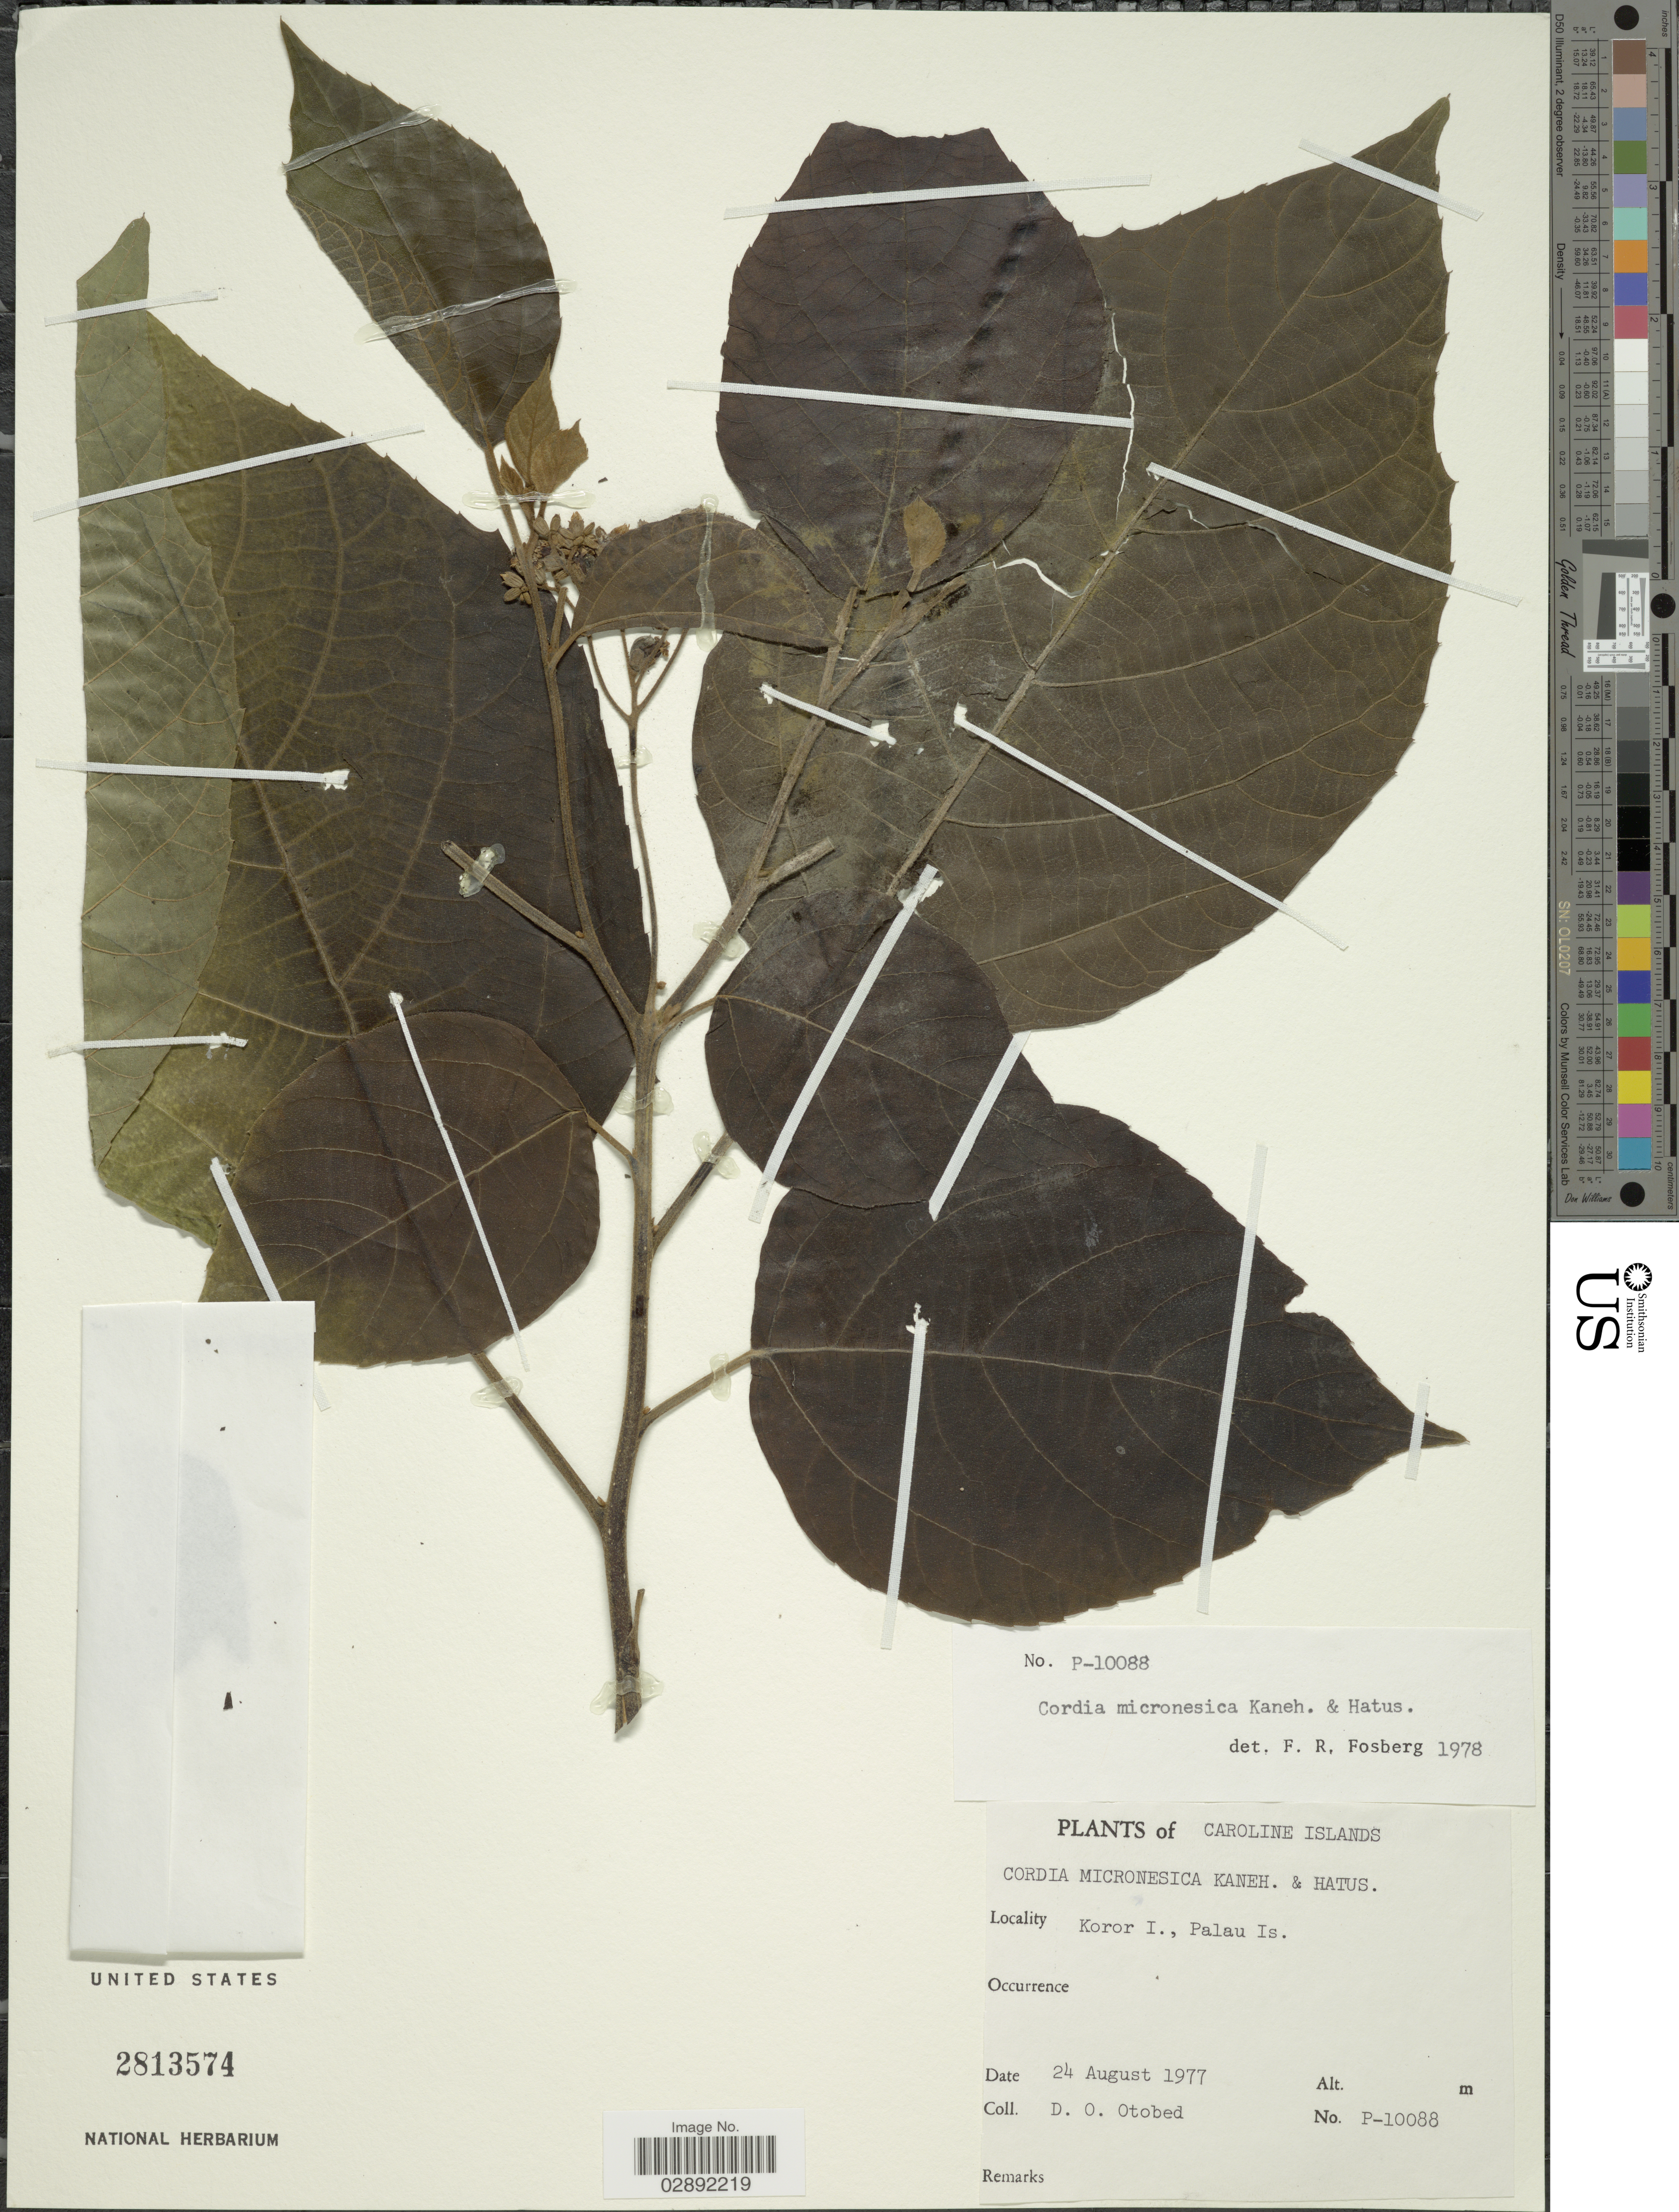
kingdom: Plantae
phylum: Tracheophyta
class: Magnoliopsida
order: Boraginales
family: Cordiaceae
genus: Cordia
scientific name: Cordia micronesica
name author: Kaneh. & Hatus.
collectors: D. O. Otobed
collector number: P-10088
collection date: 1977-08-24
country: Palau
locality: Caroline Islands. Koror I., Palau Is.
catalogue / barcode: US 2813574